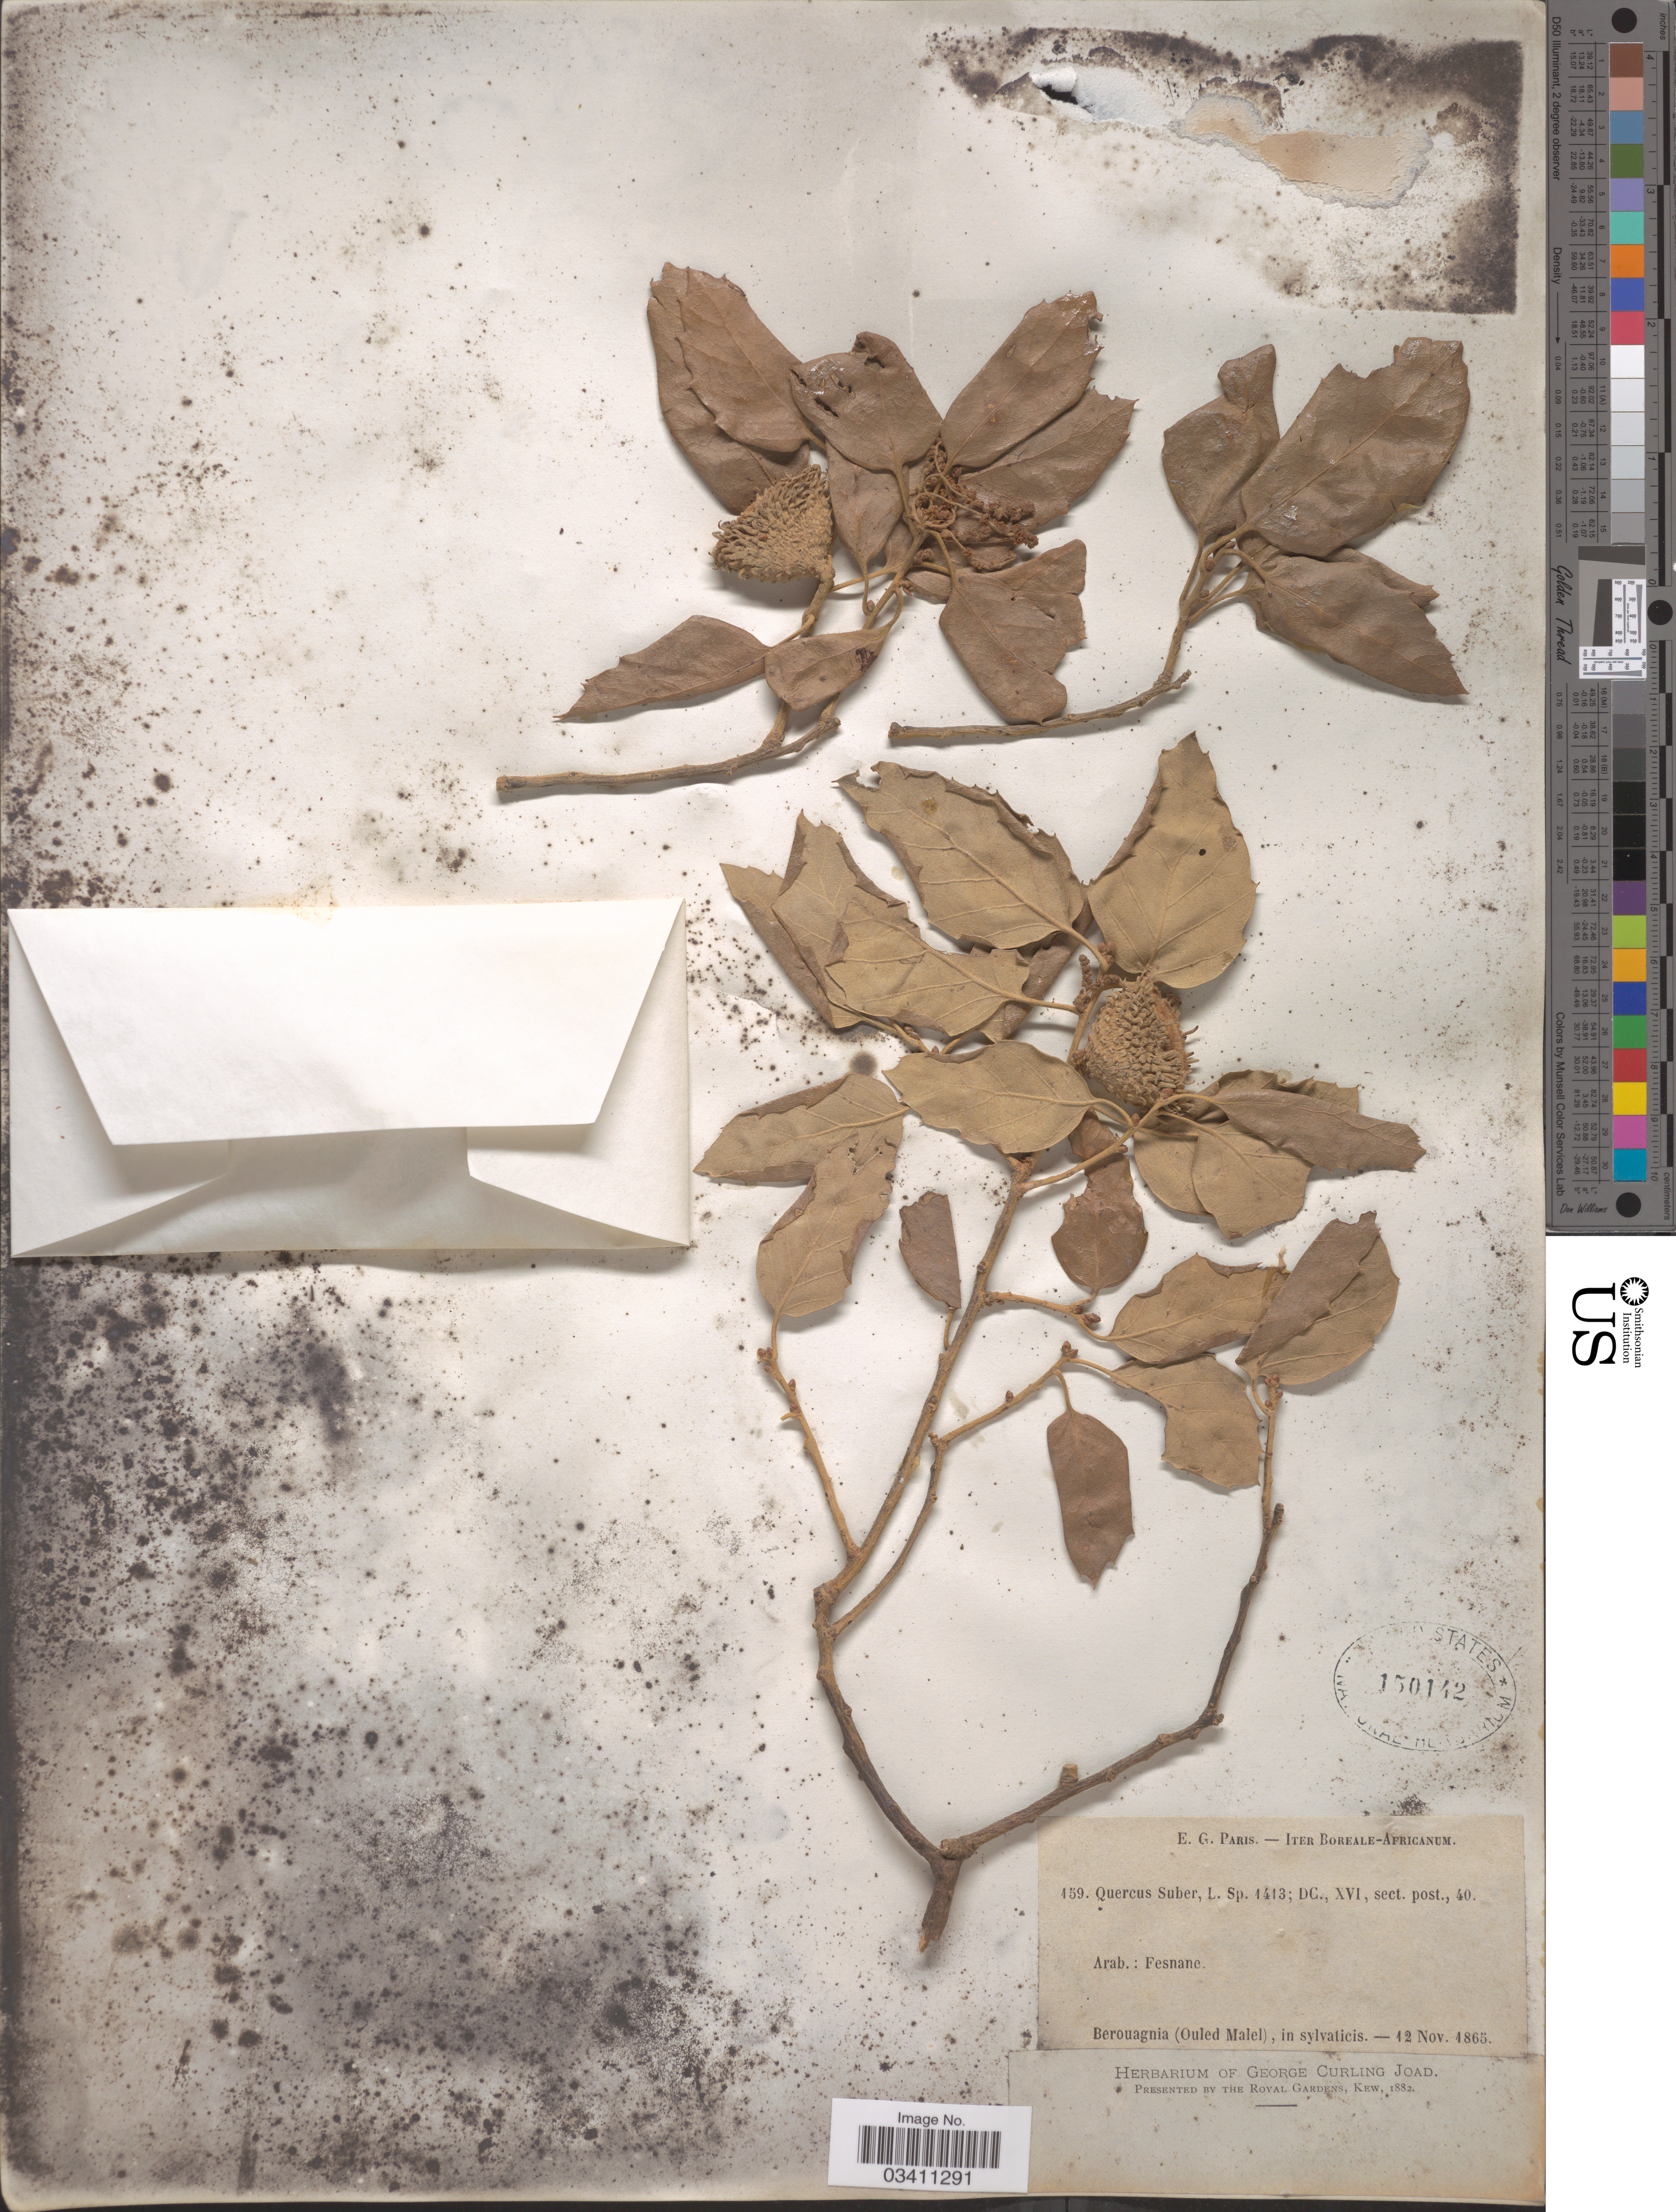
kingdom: Plantae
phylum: Tracheophyta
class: Magnoliopsida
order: Fagales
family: Fagaceae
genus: Quercus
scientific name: Quercus suber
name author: L.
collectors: Paris, E.G.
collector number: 159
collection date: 1865-11-12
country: Algeria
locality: Boreale-Africanum. Berouagnia (Ouled Malel), in sylvaticis.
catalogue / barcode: US 150142